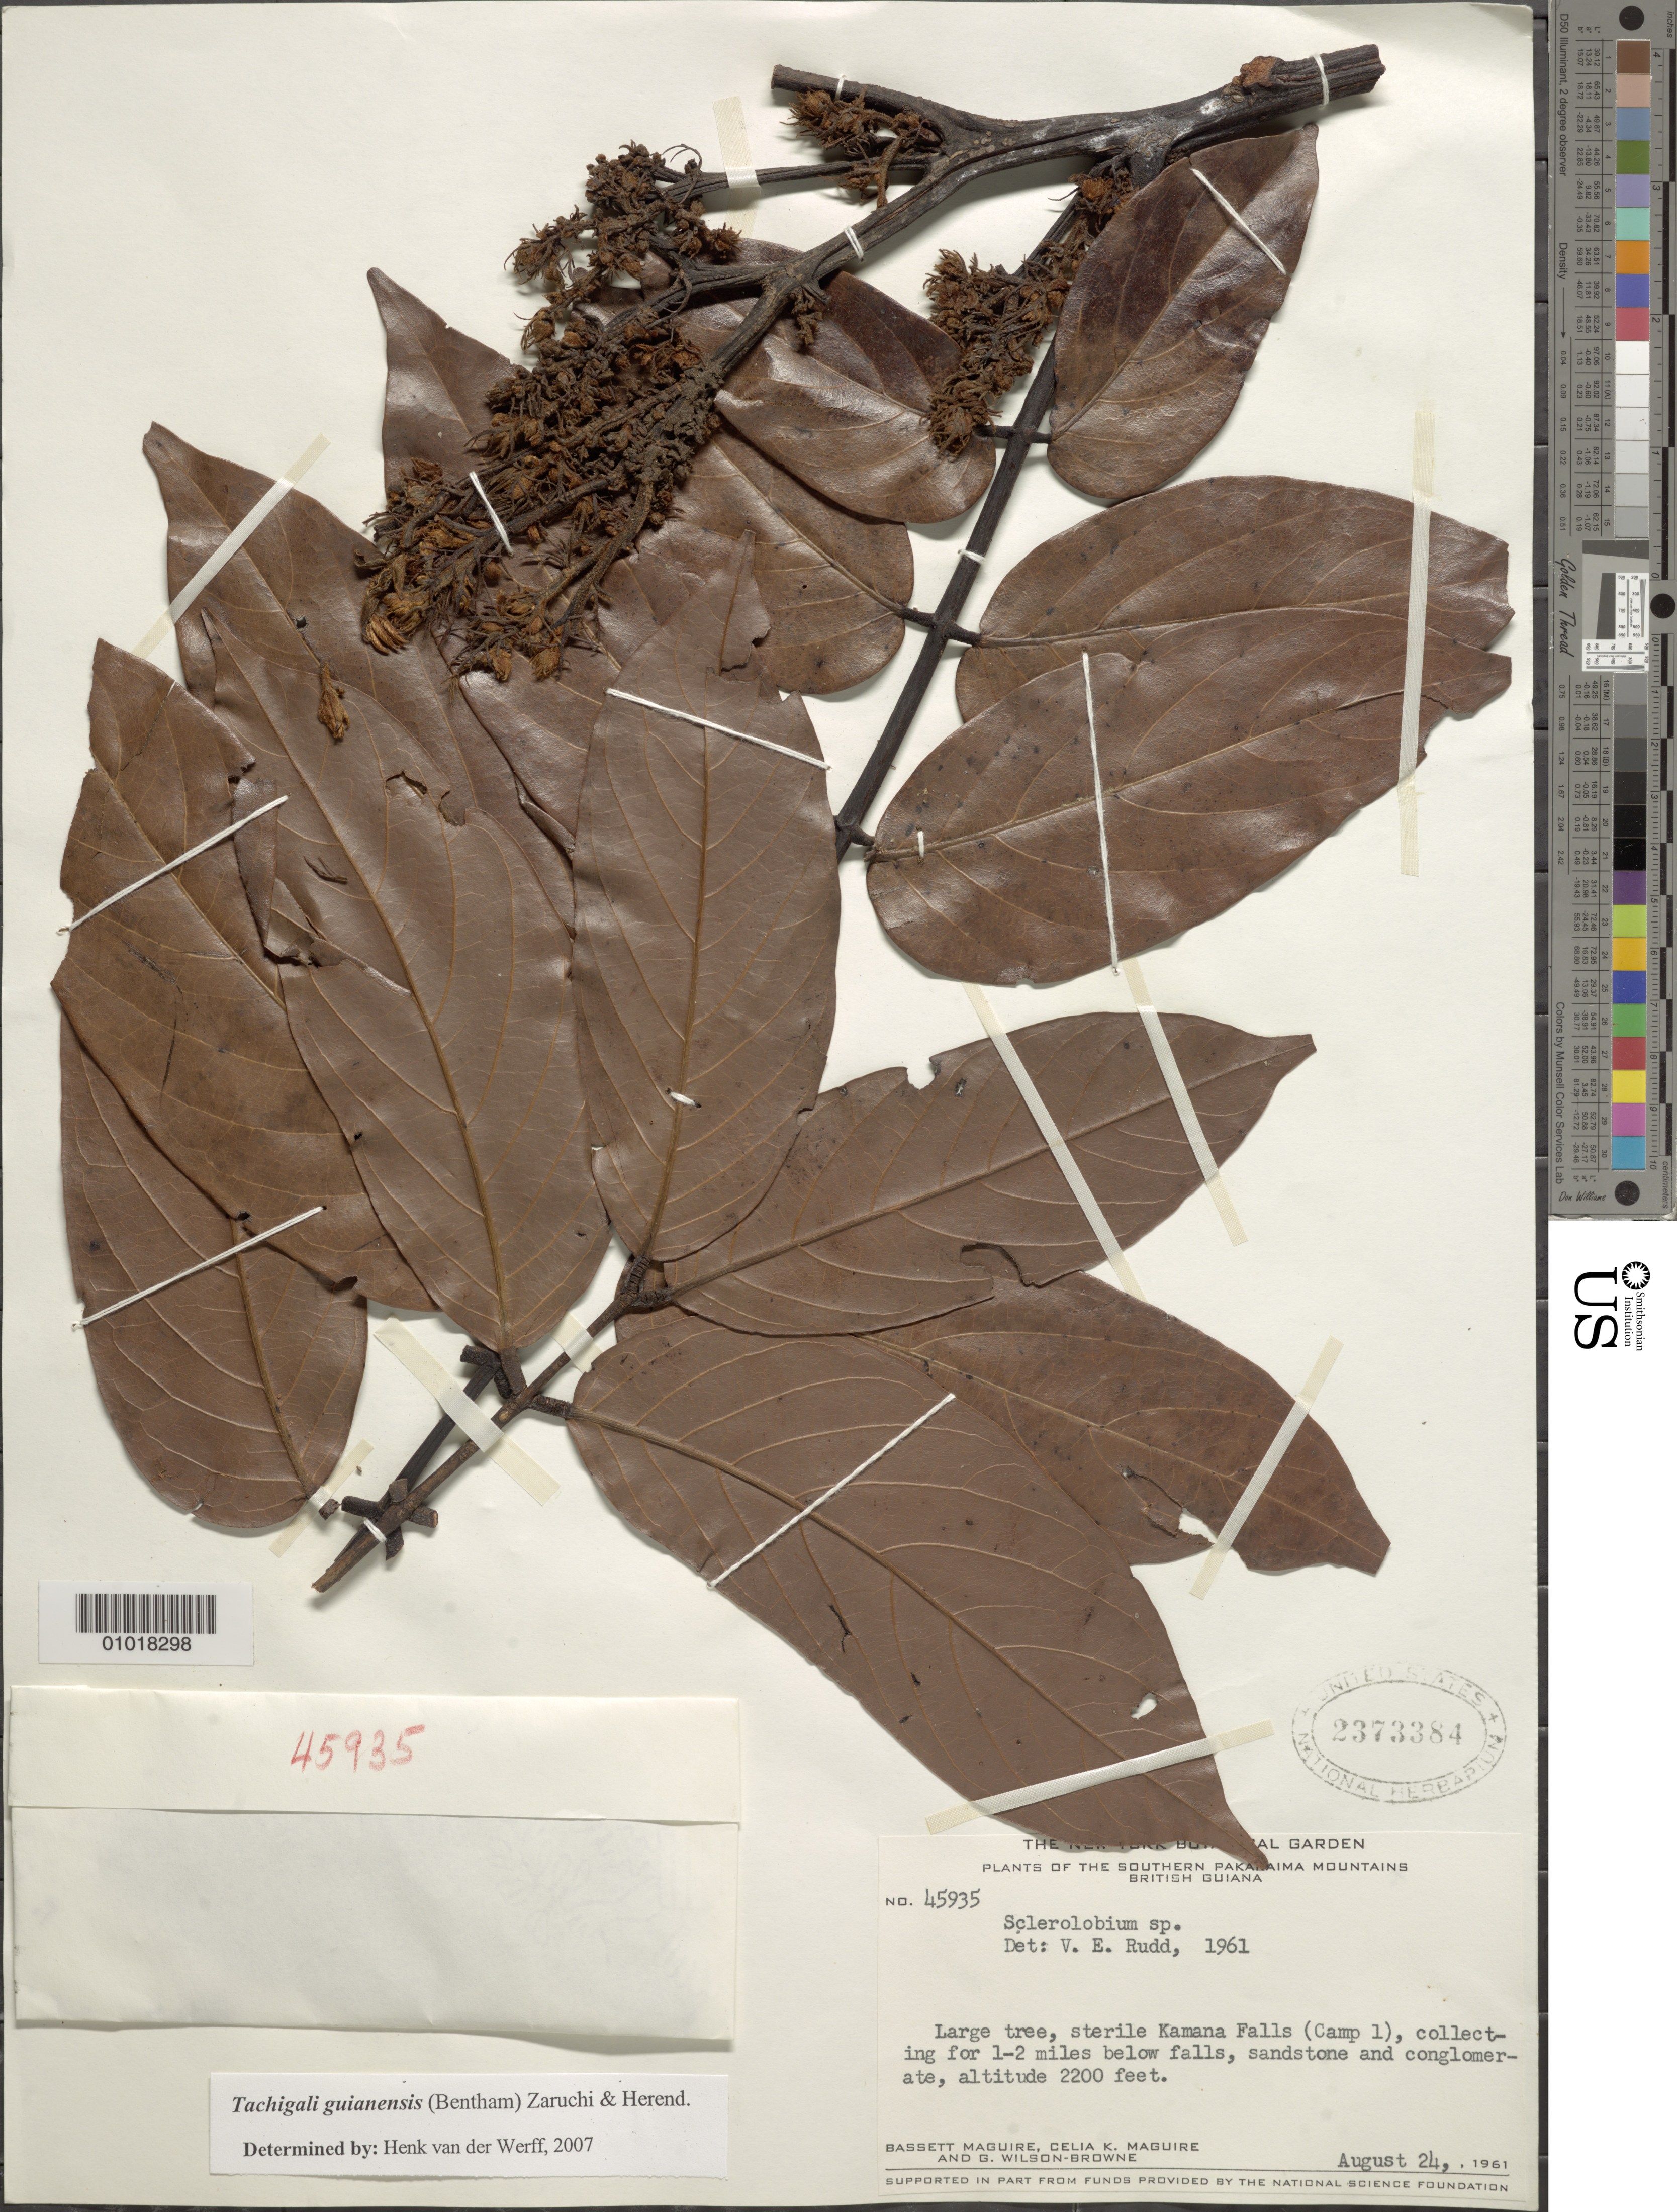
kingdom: Plantae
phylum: Tracheophyta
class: Magnoliopsida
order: Fabales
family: Fabaceae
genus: Tachigali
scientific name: Tachigali guianensis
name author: (Benth.) Zarucchi & Herend.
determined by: van der Werff, H., (MO), Missouri Botanical Garden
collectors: B. Maguire, C. K. Maguire & G. Wilson-Browne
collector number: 45935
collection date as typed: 24-Aug-61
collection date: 1961-08-24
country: Guyana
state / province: Cuyuni-Mazaruni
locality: Pakaraima Mts. (southern), Kamaná Falls, camp 1; for 1-2 miles below falls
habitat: Sandstone and conglomerate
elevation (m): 671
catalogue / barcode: US 2373384